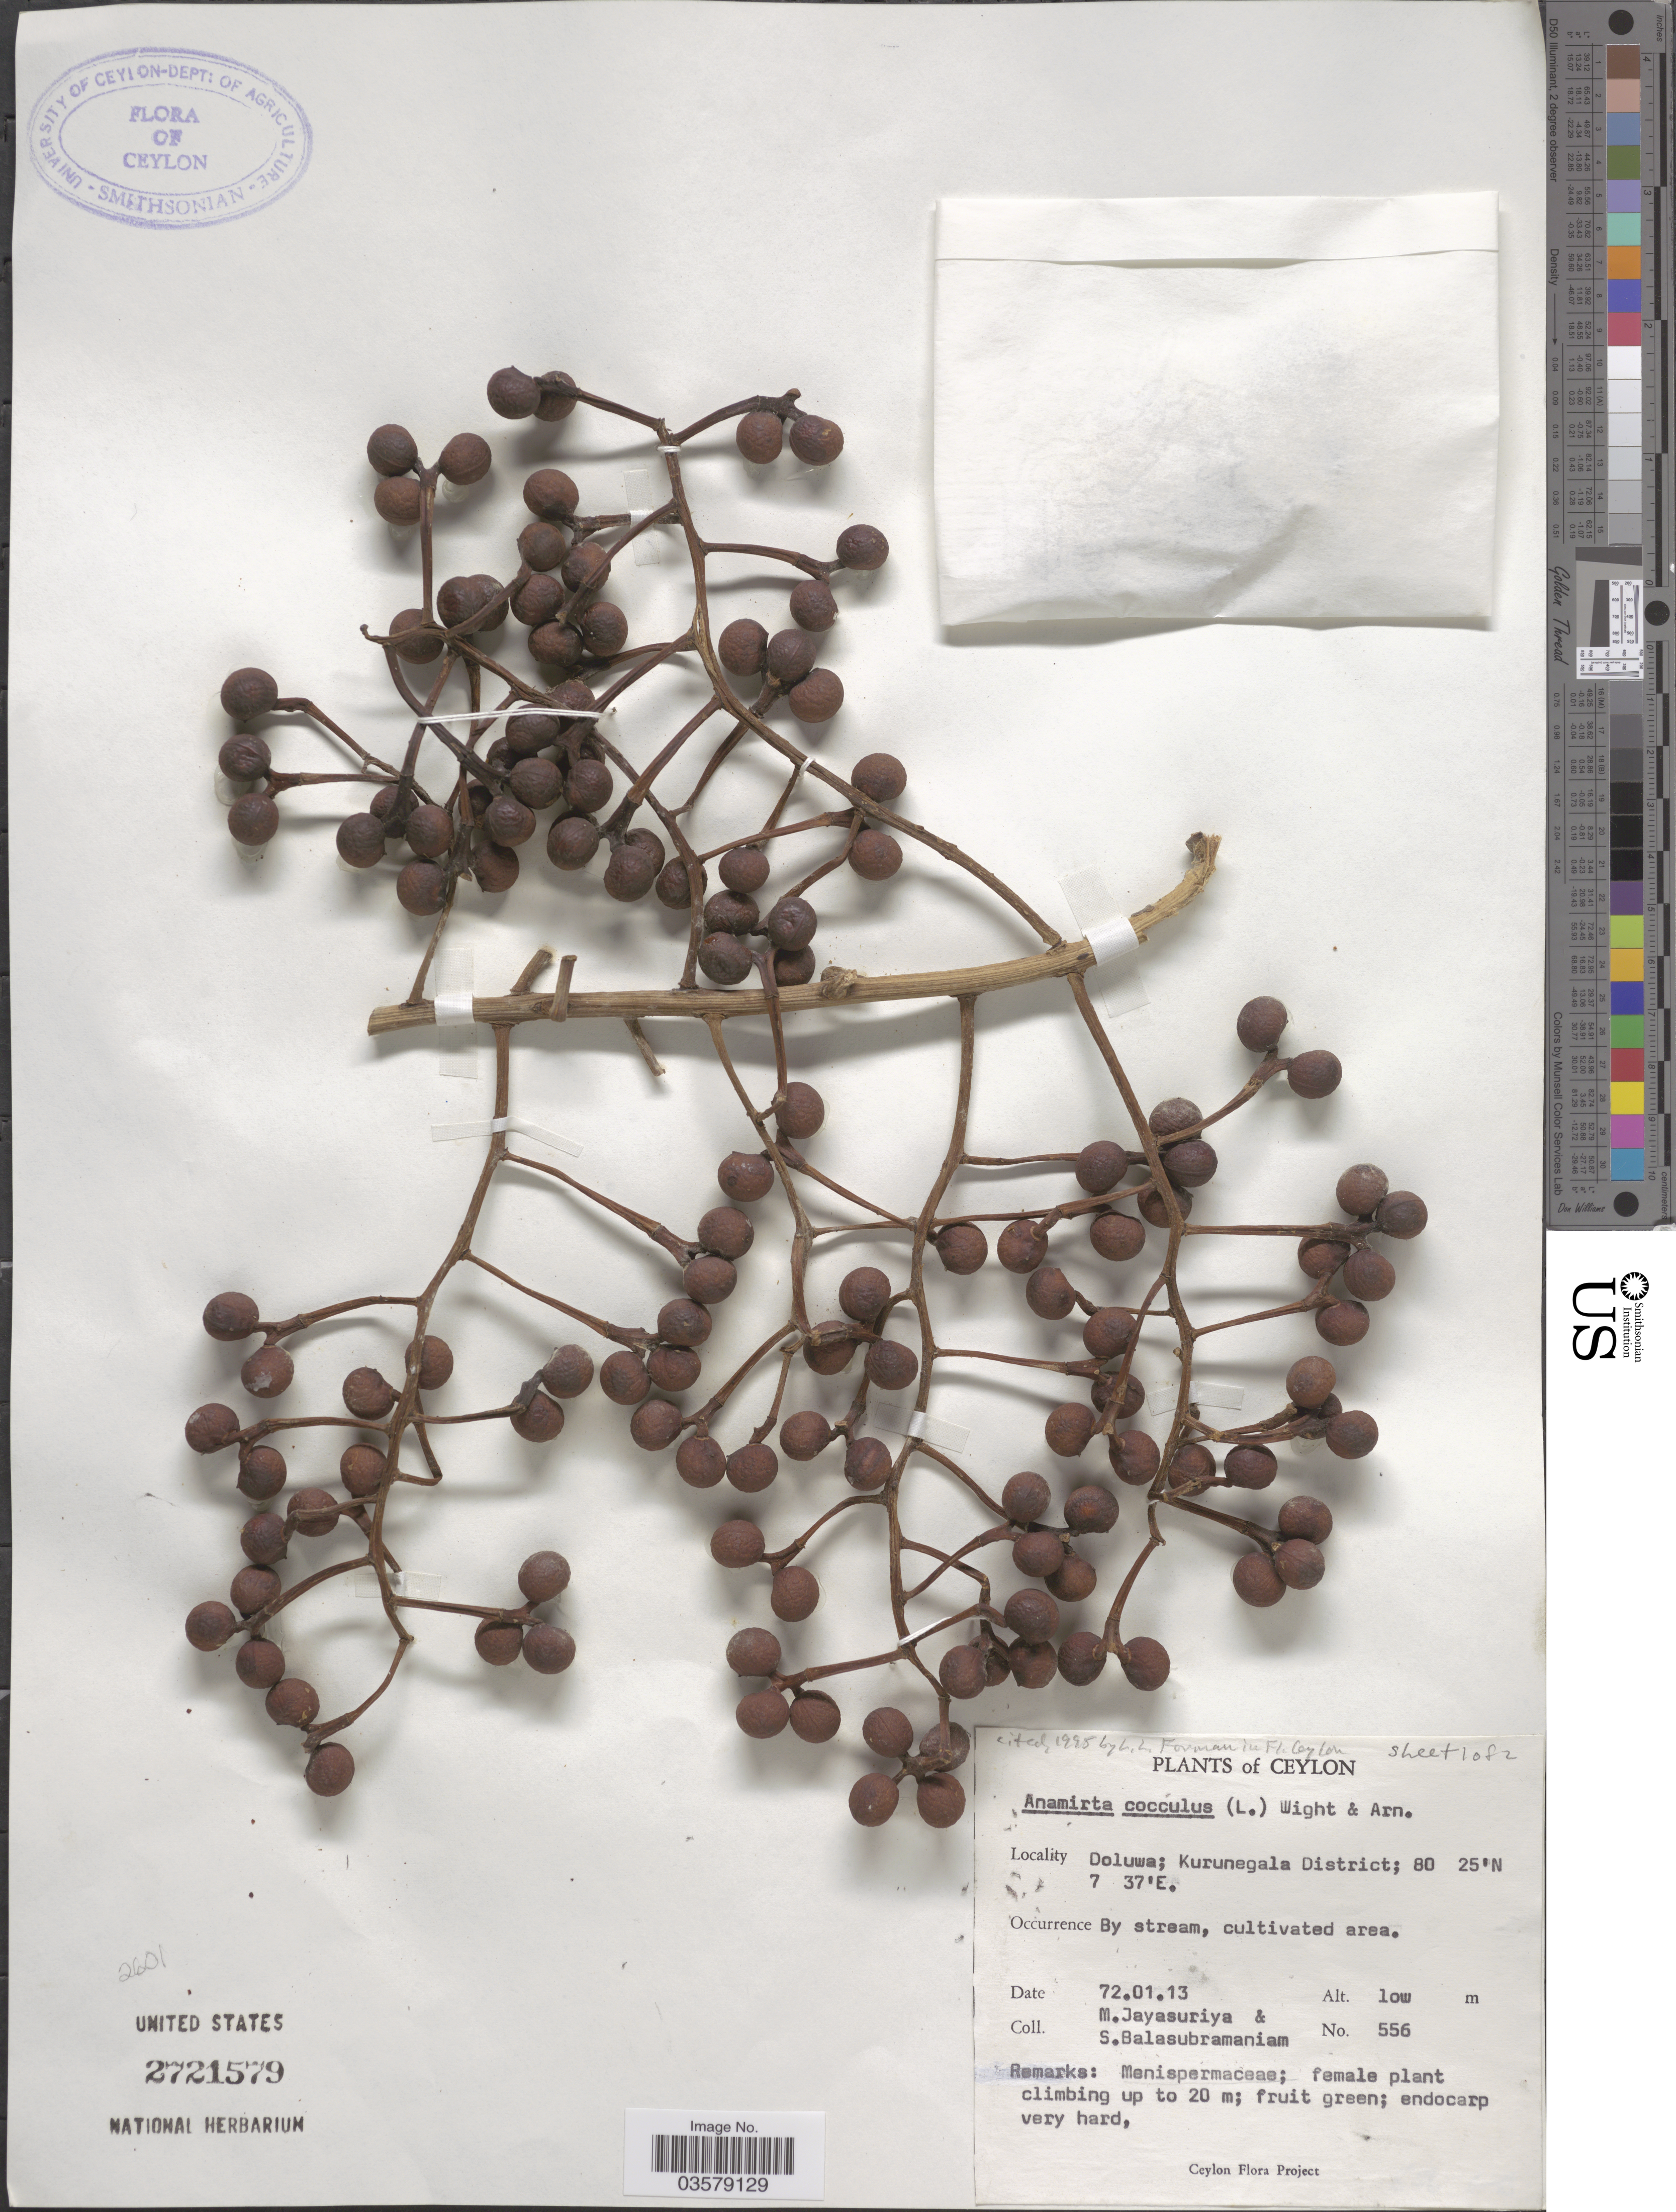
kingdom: Plantae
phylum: Tracheophyta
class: Magnoliopsida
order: Ranunculales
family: Menispermaceae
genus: Anamirta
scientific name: Anamirta cocculus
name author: (L.) Wight & Arn.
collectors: M. Jayasuriya & S. Balasubramanium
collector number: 556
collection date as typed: Transcribed d/m/y: 13/1/72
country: Sri Lanka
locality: Ceylon. Doluwa; Kurunegala District.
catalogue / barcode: US 2721579